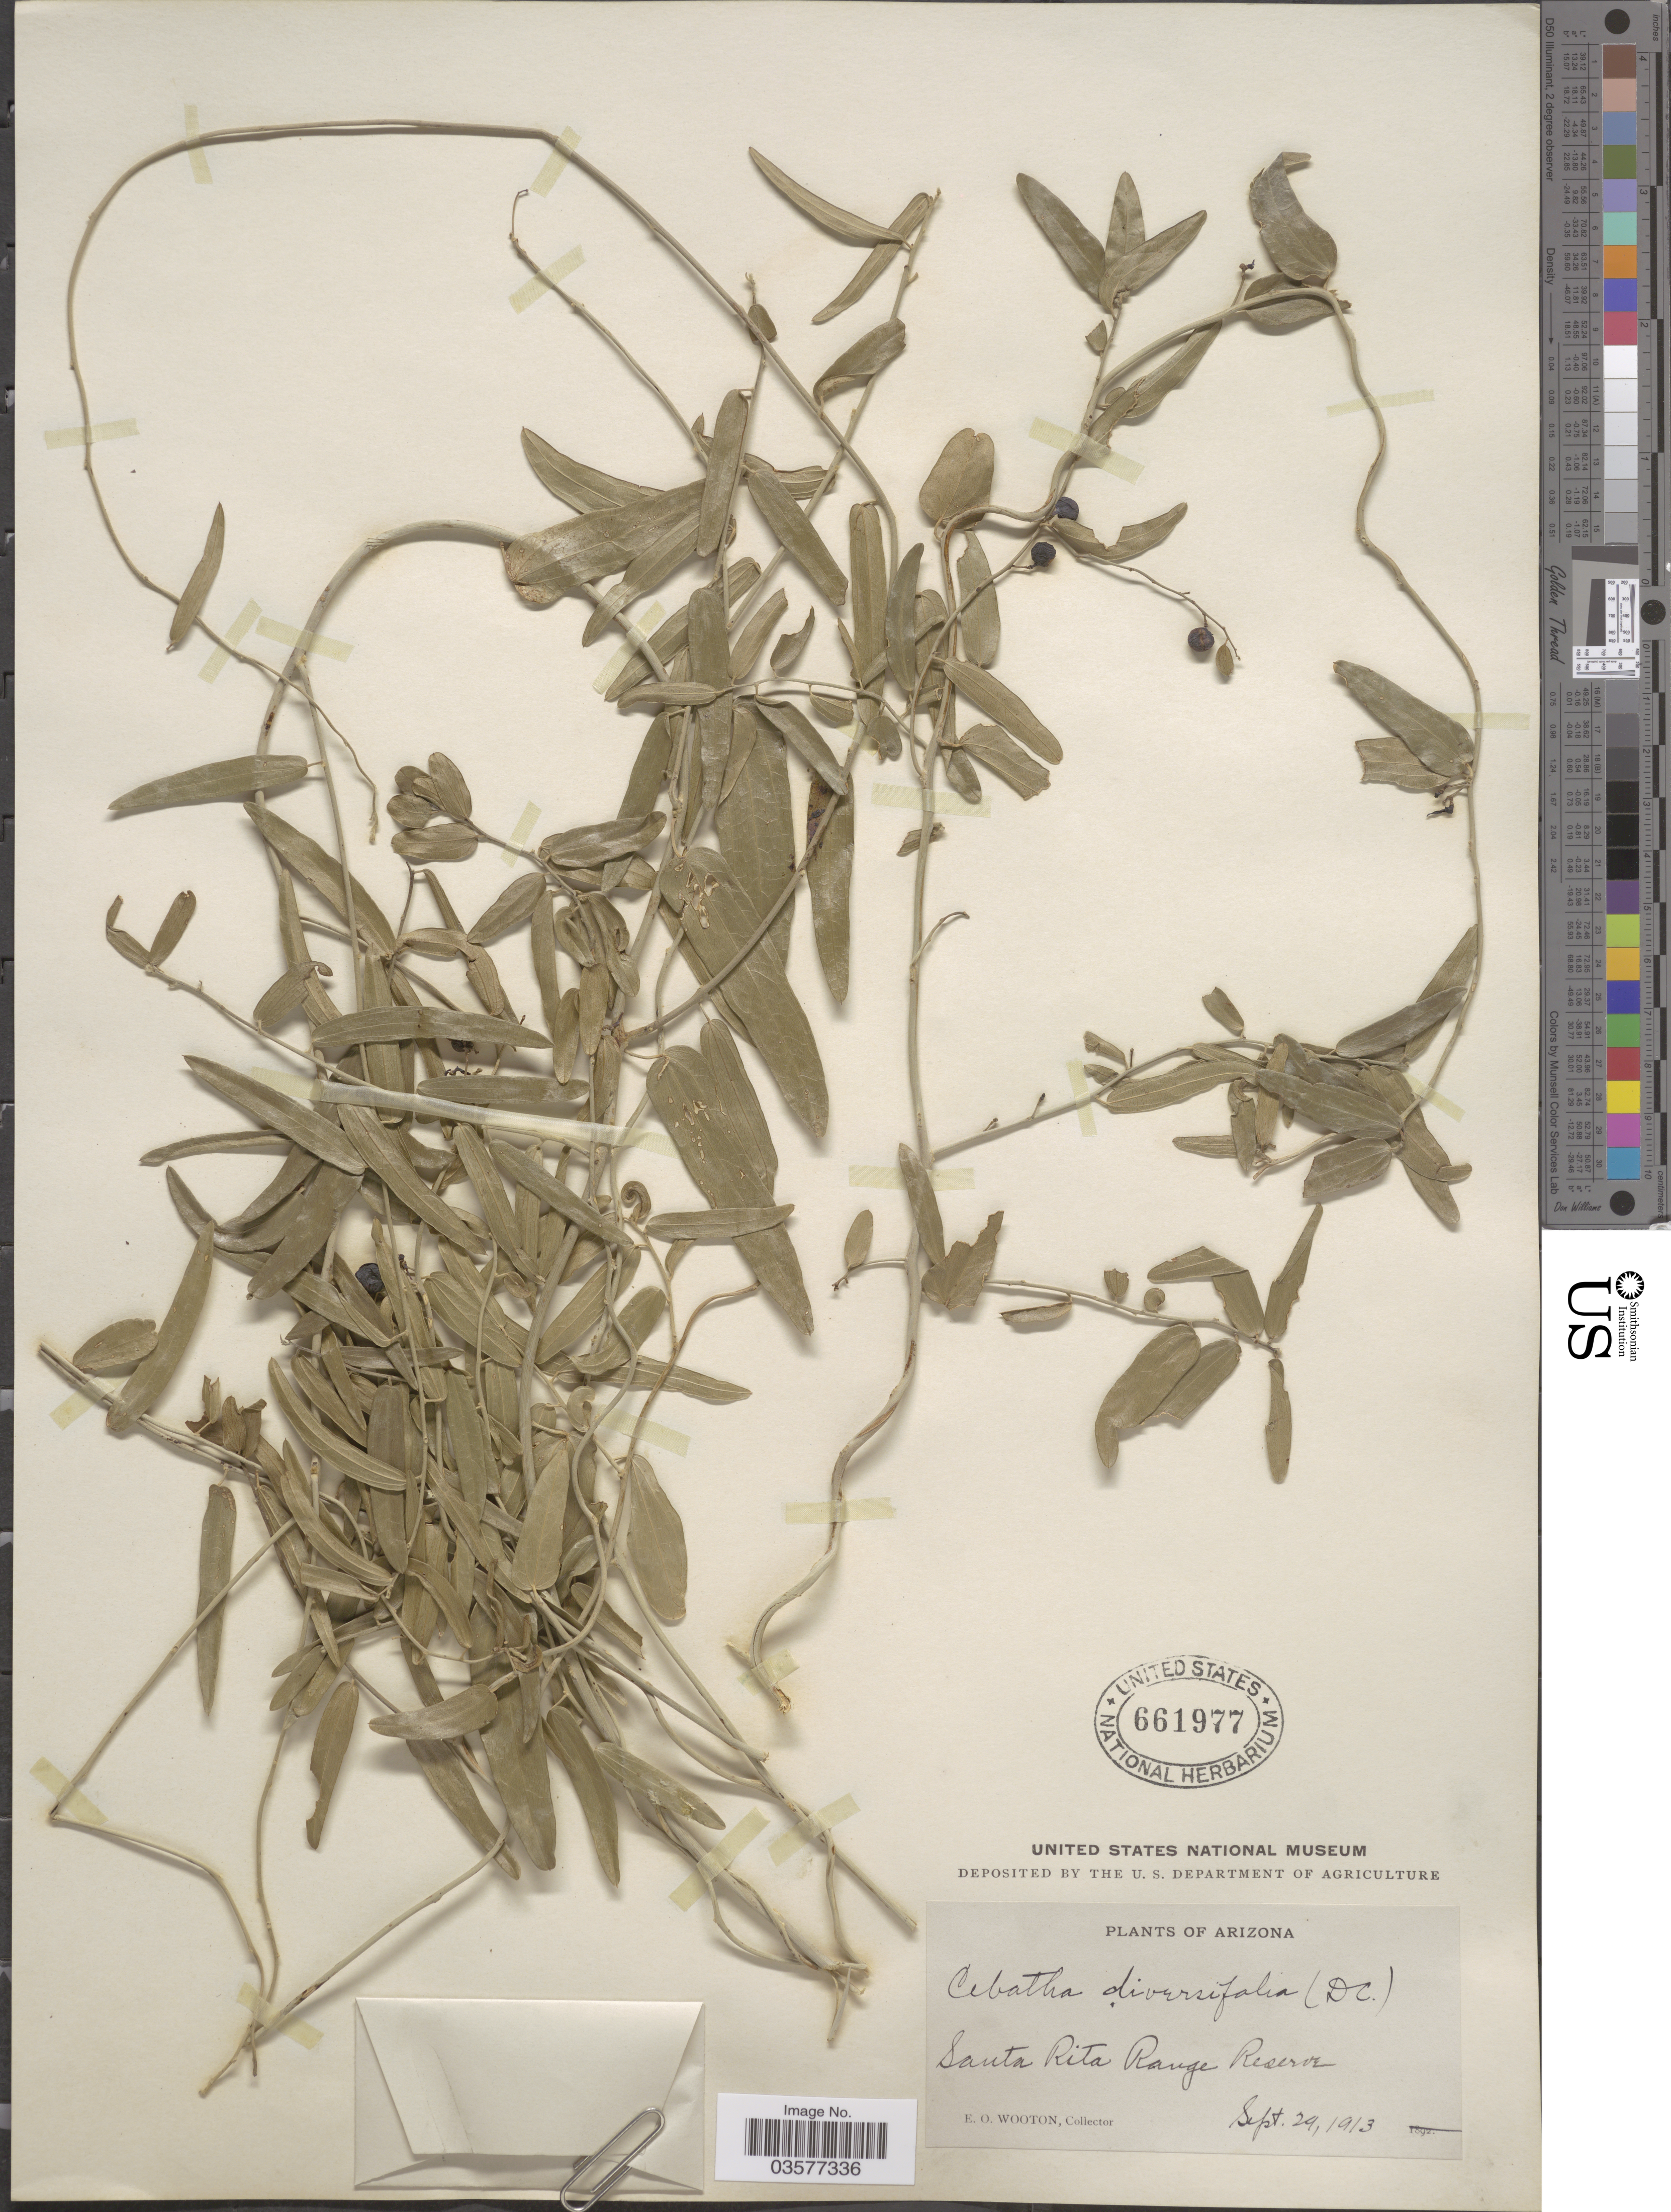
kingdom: Plantae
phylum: Tracheophyta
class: Magnoliopsida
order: Ranunculales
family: Menispermaceae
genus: Cocculus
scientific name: Cocculus diversifolius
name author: DC.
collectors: E. O. Wooton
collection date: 1913-09-29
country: United States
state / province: Arizona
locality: Santa Rita Range Reserve.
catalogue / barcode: US 661977